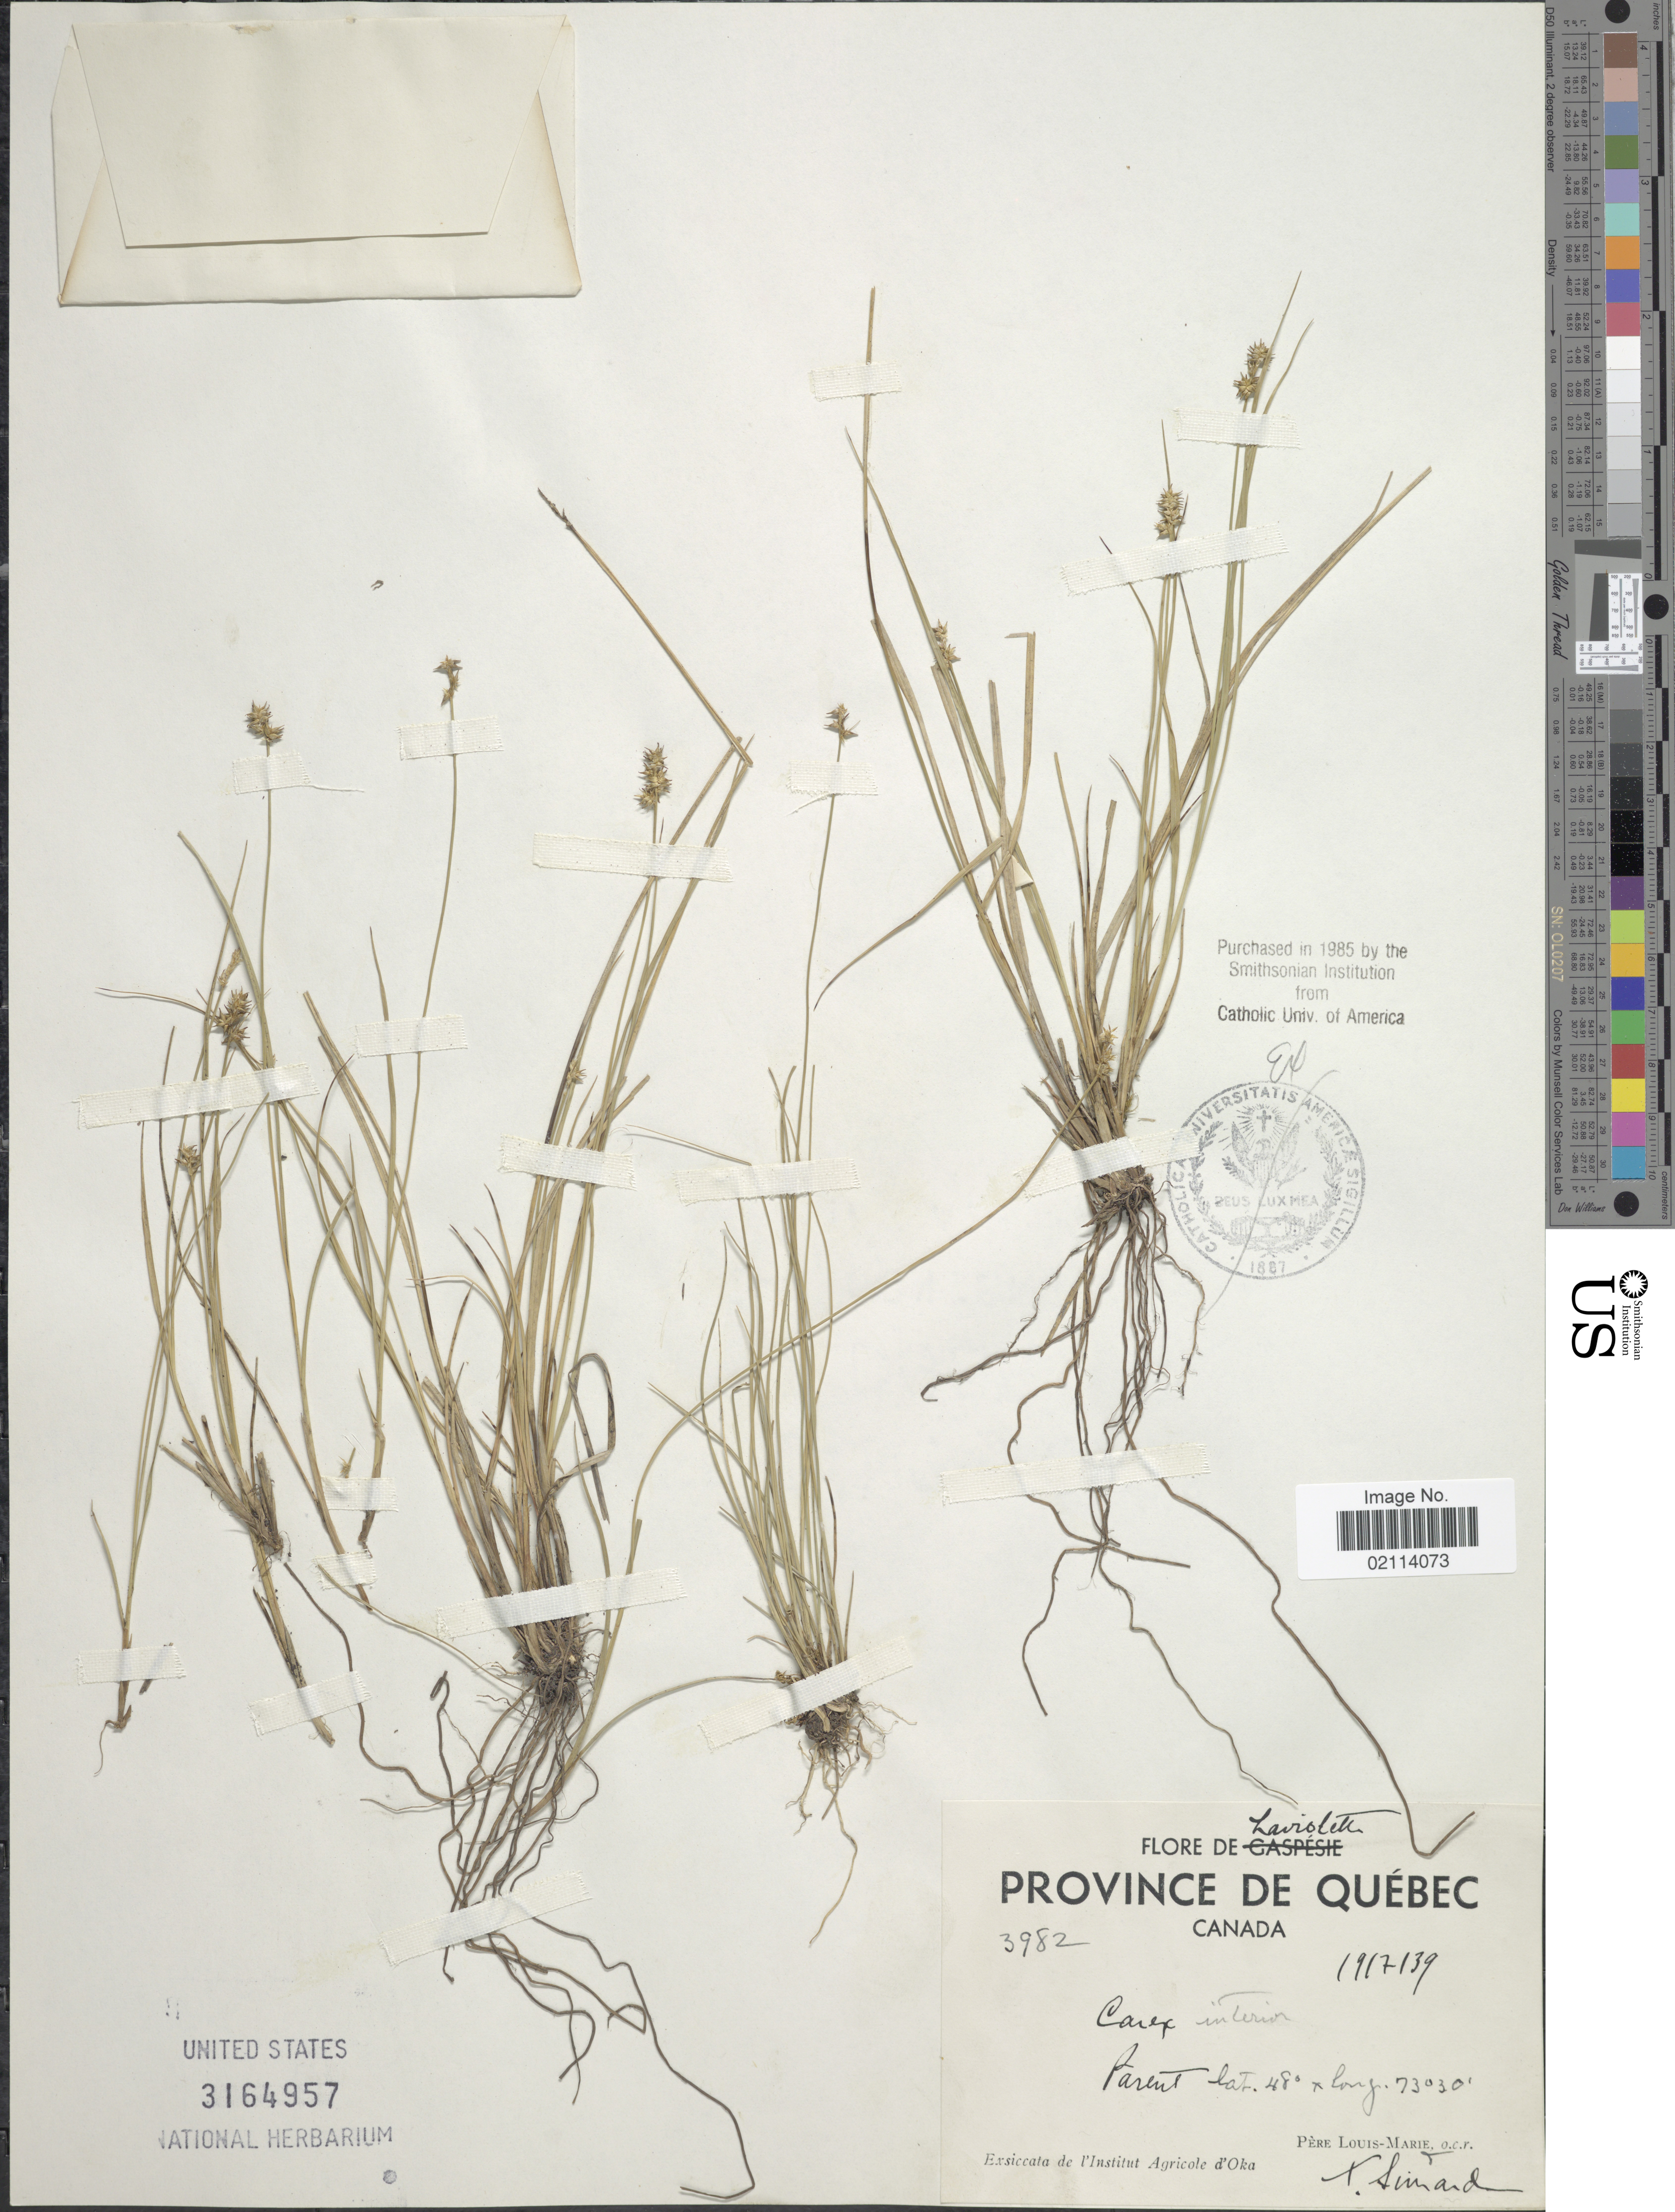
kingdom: Plantae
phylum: Tracheophyta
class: Liliopsida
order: Poales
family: Cyperaceae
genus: Carex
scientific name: Carex interior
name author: L.H. Bailey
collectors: L.-M. LaLonde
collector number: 3982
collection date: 1939-07-19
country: Canada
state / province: Quebec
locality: Laviolelle.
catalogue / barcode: US 3164957